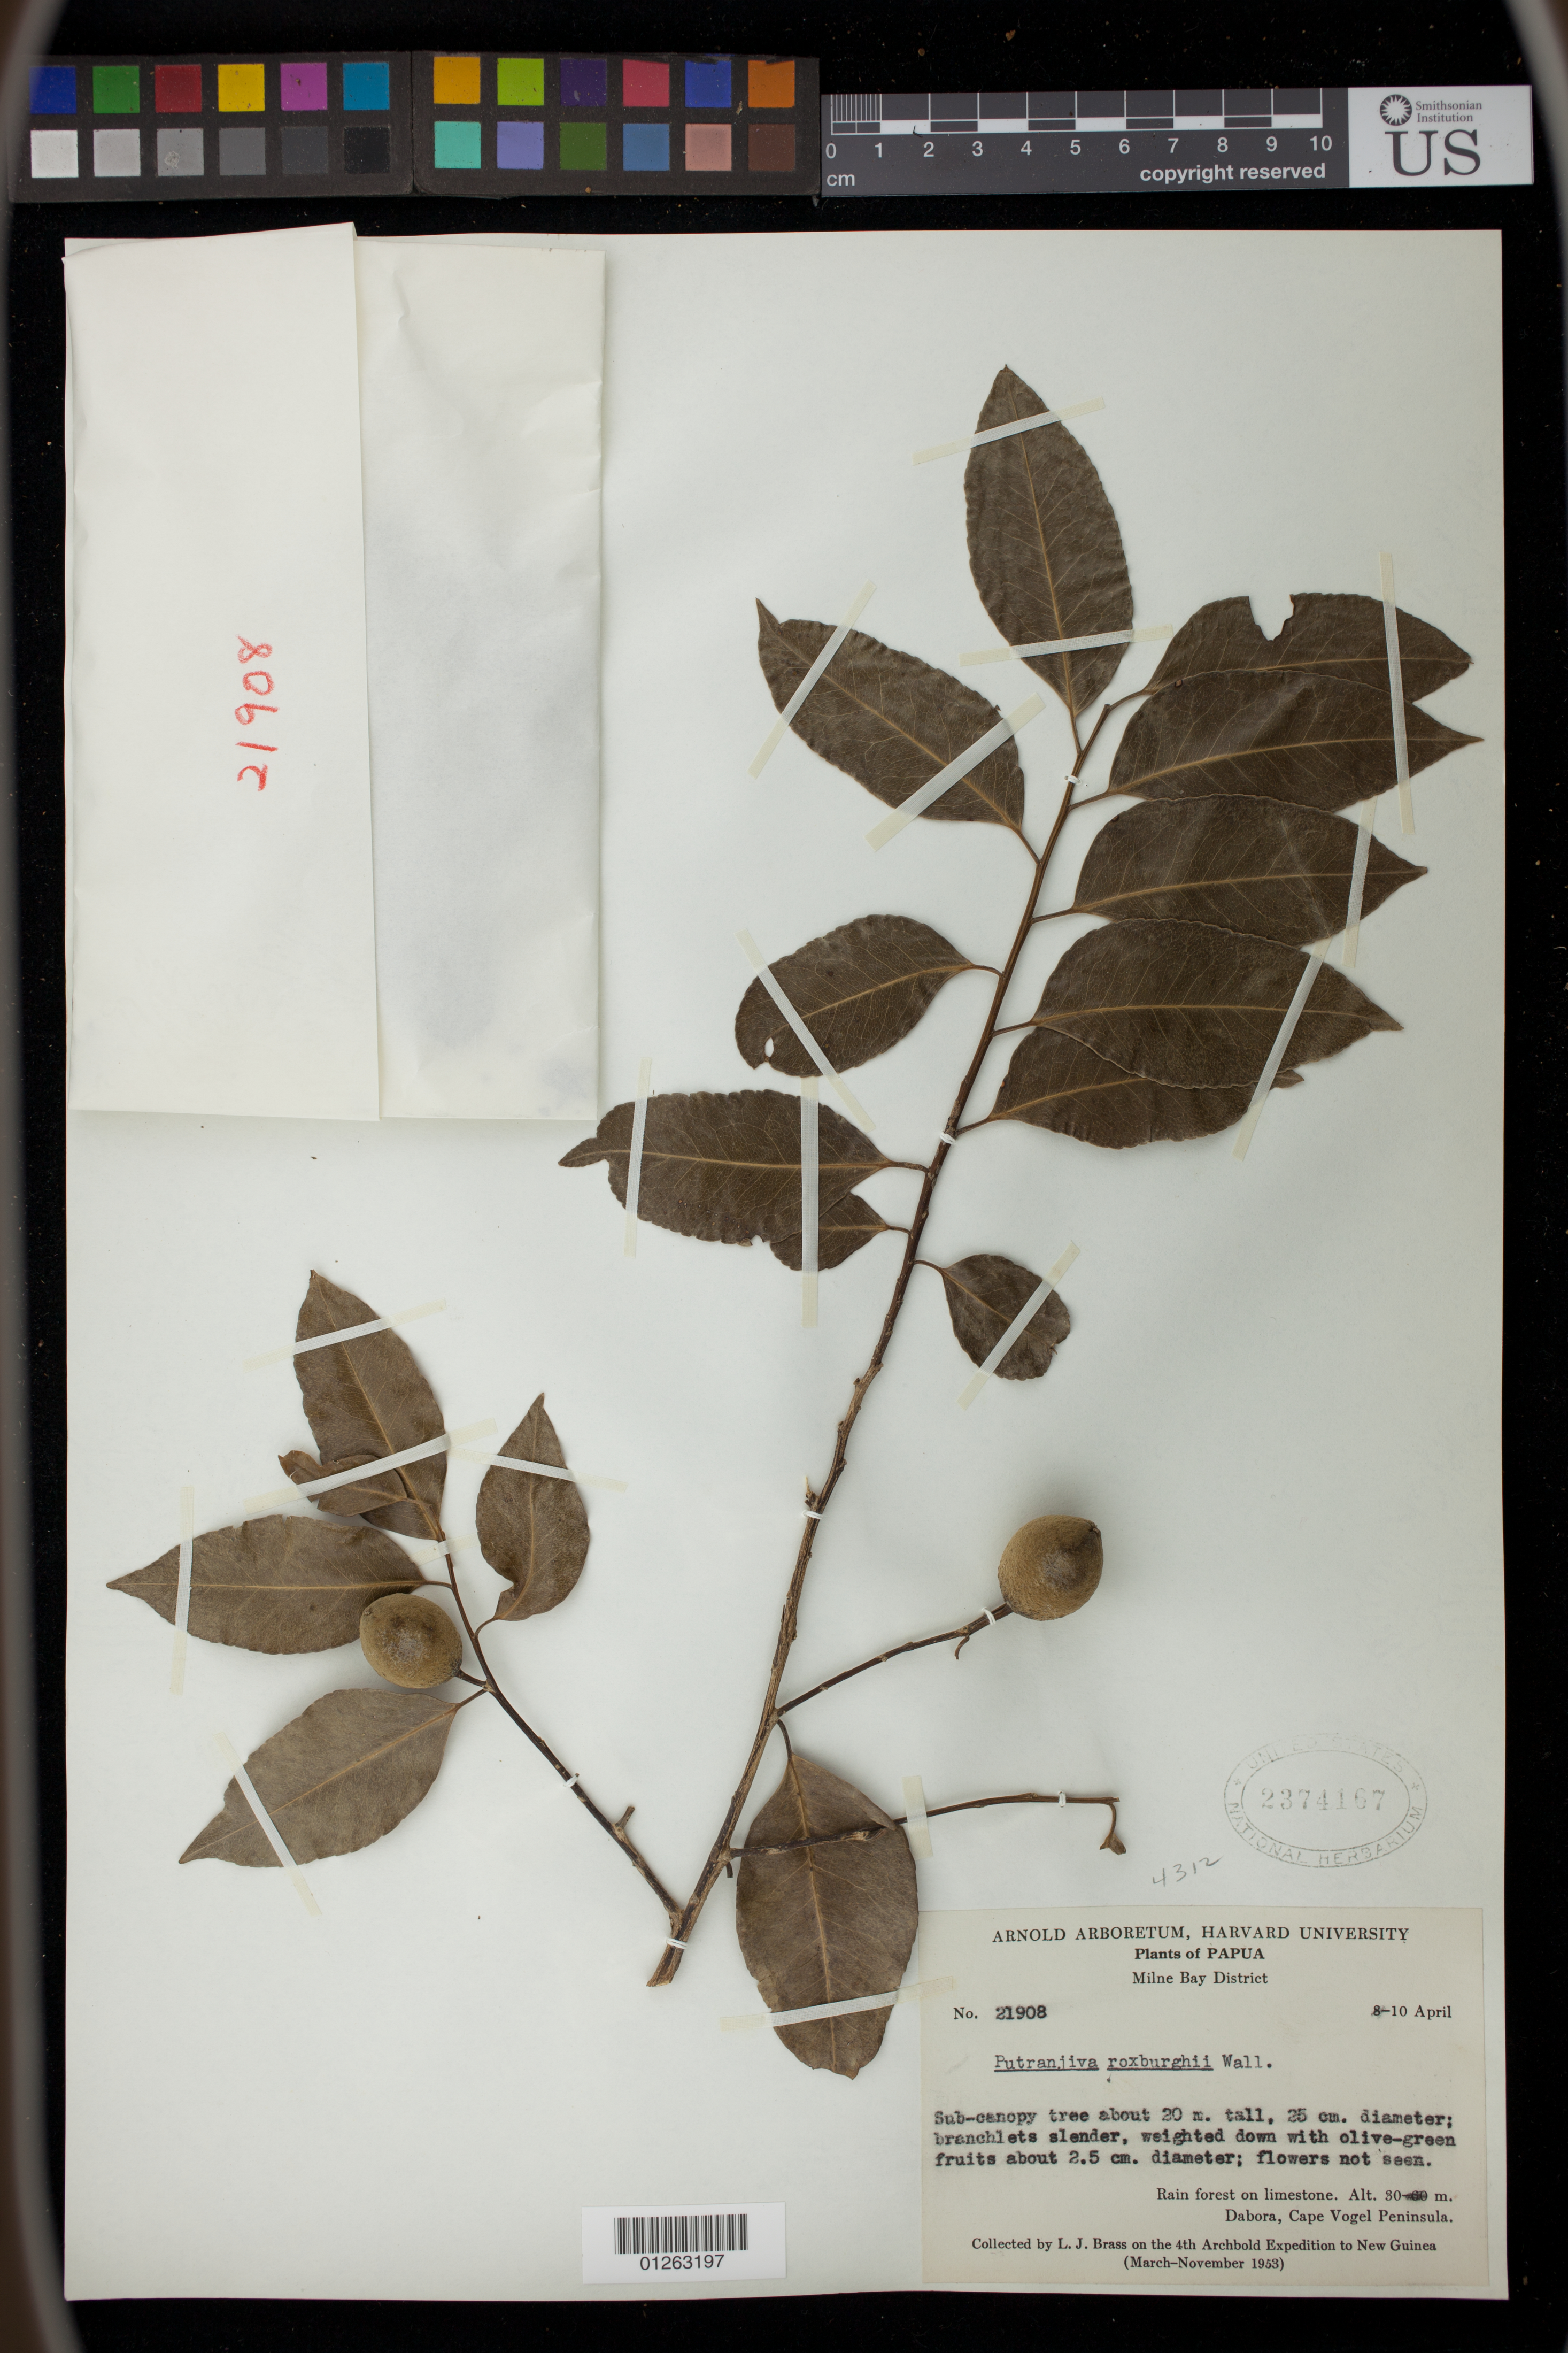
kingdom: Plantae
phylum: Tracheophyta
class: Magnoliopsida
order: Malpighiales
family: Putranjivaceae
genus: Putranjiva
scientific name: Putranjiva roxburghii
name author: Wall.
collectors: L. J. Brass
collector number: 21908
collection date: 1953-04-08/1953-04-10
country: Papua New Guinea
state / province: Milne Bay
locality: Dabora, Cape Vogel Peninsula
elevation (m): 30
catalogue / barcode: US 2374167